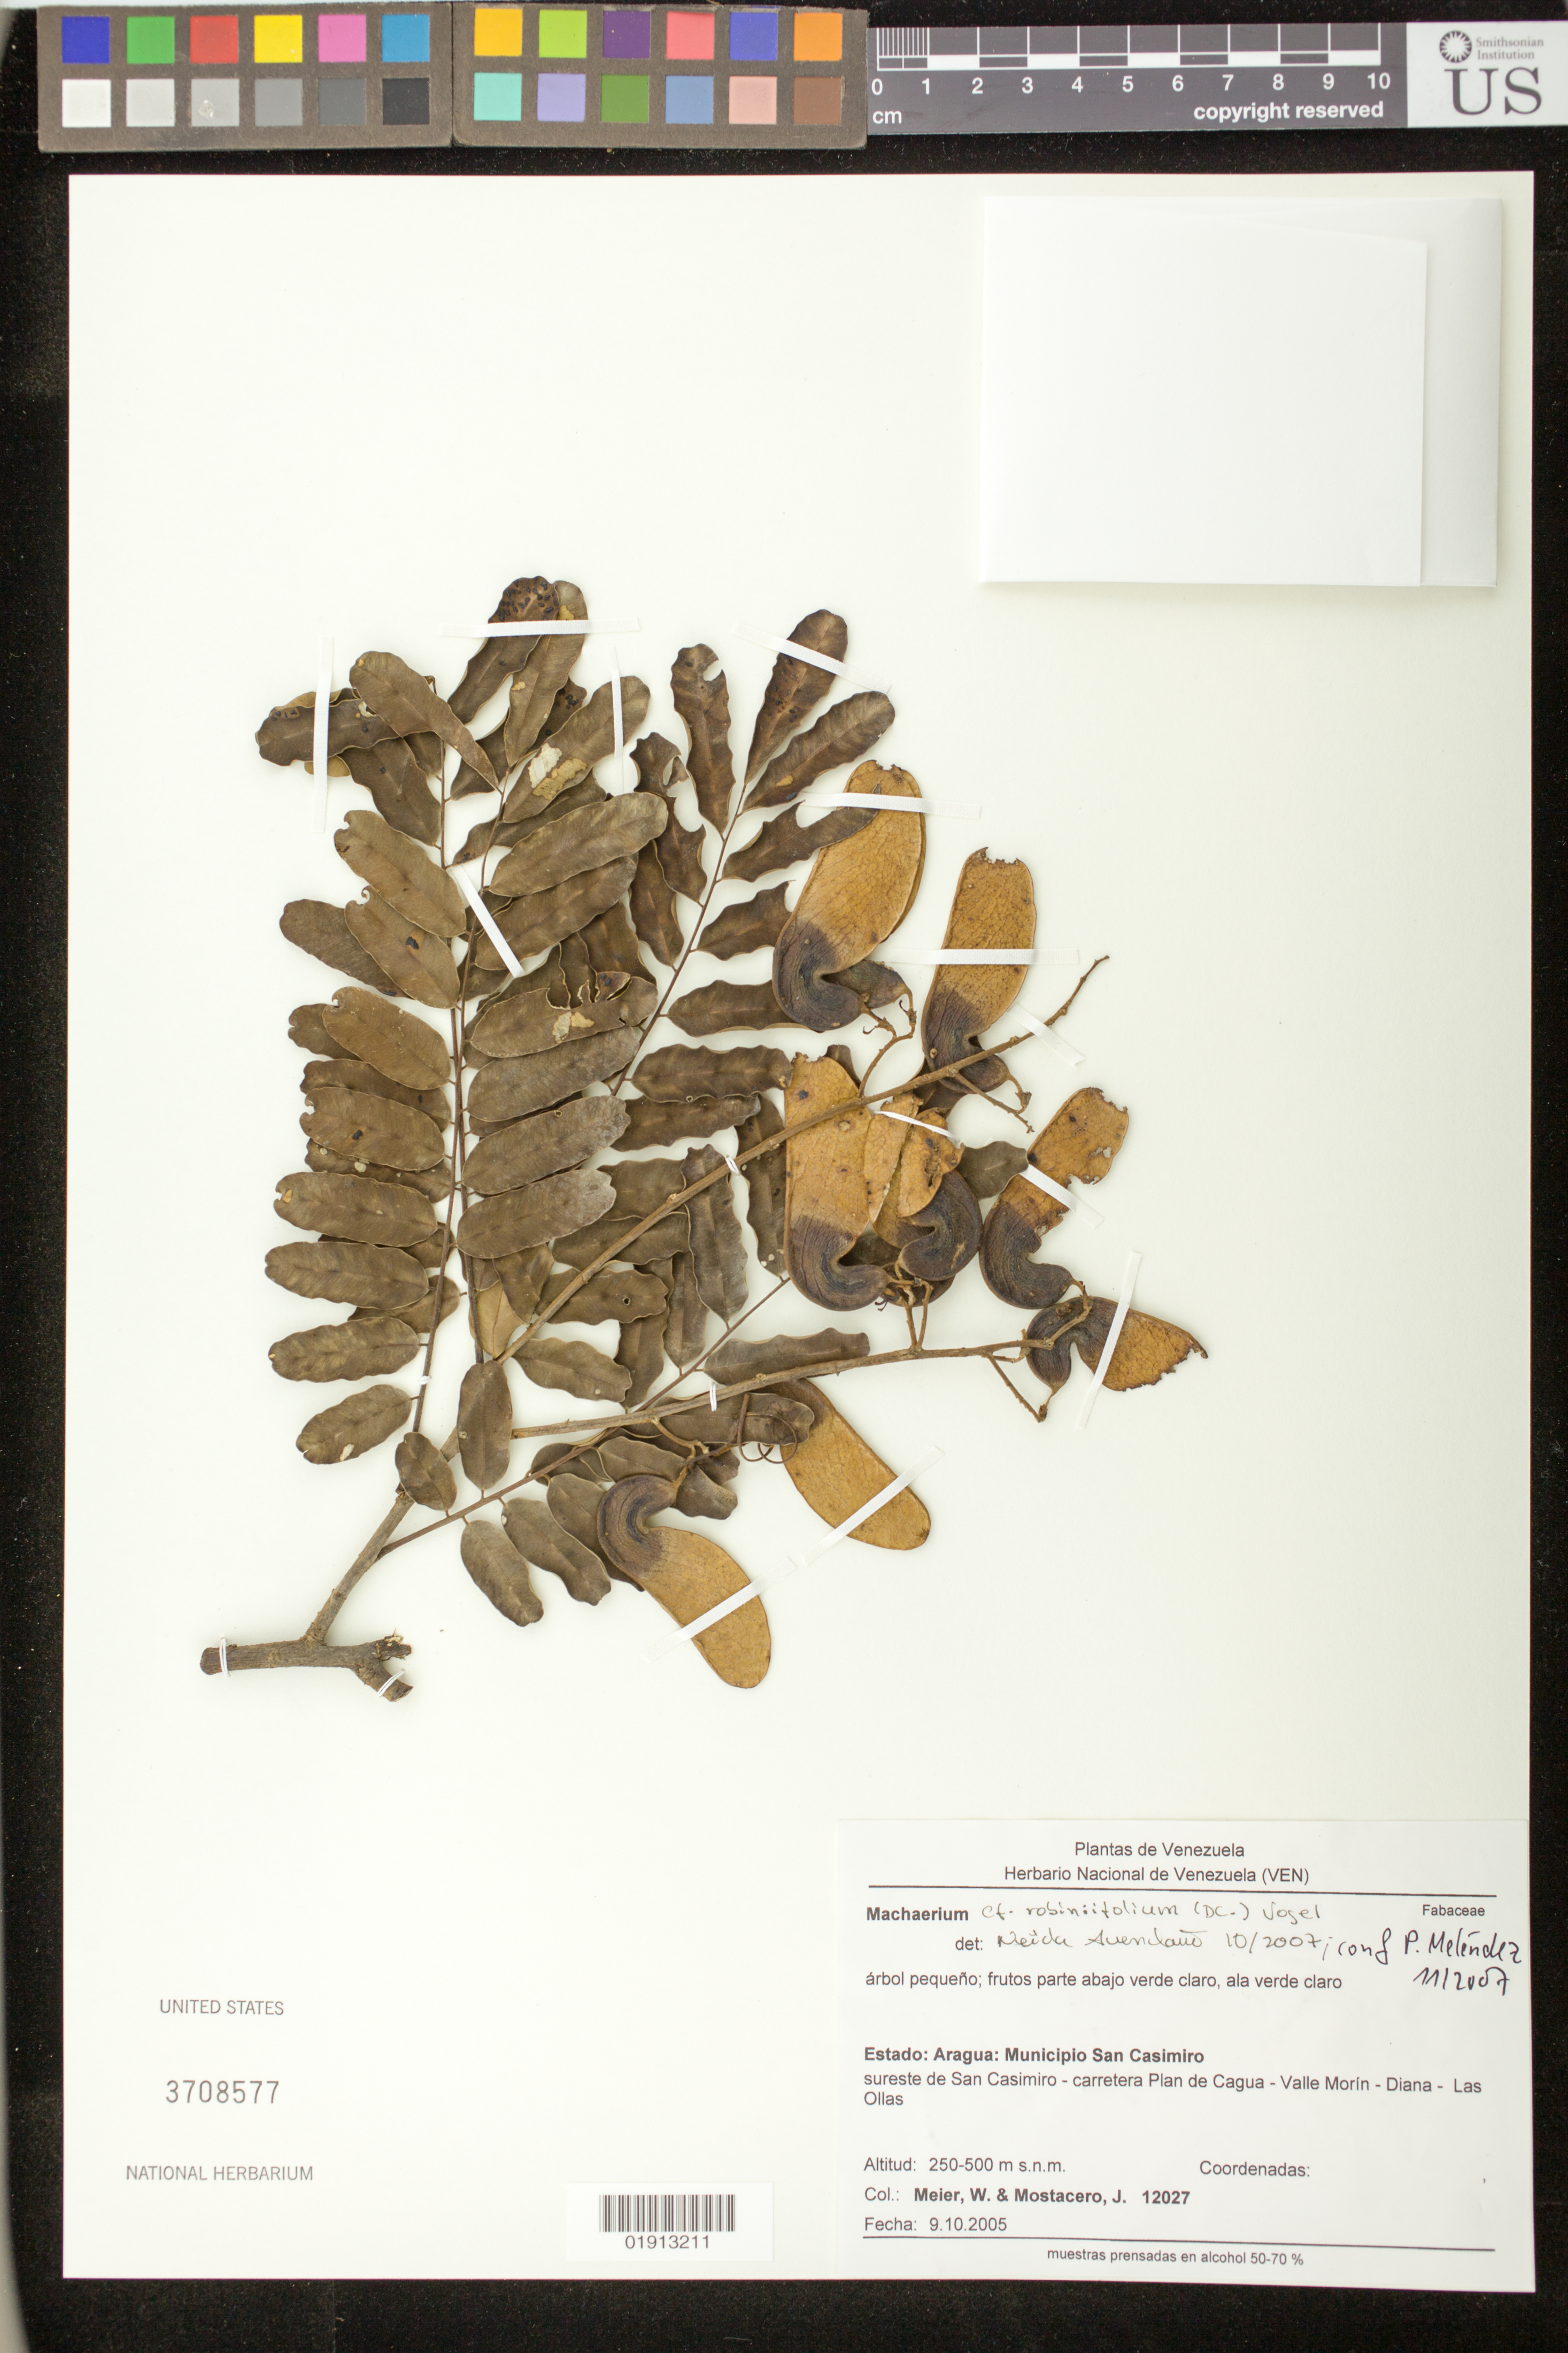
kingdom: Plantae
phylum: Tracheophyta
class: Magnoliopsida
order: Fabales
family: Fabaceae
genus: Machaerium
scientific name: Machaerium robinifolium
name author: (DC.) Vogel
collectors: W. Meier & J. Mostacero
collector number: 12027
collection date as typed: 09 Oct 2005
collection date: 2005-10-09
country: Venezuela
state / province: Aragua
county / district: San Casimiro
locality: Sureste de San Casimiro - carretera Plan de Cagua-Valle Morín-Diana-Las Ollas.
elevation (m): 250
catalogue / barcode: US 3708577